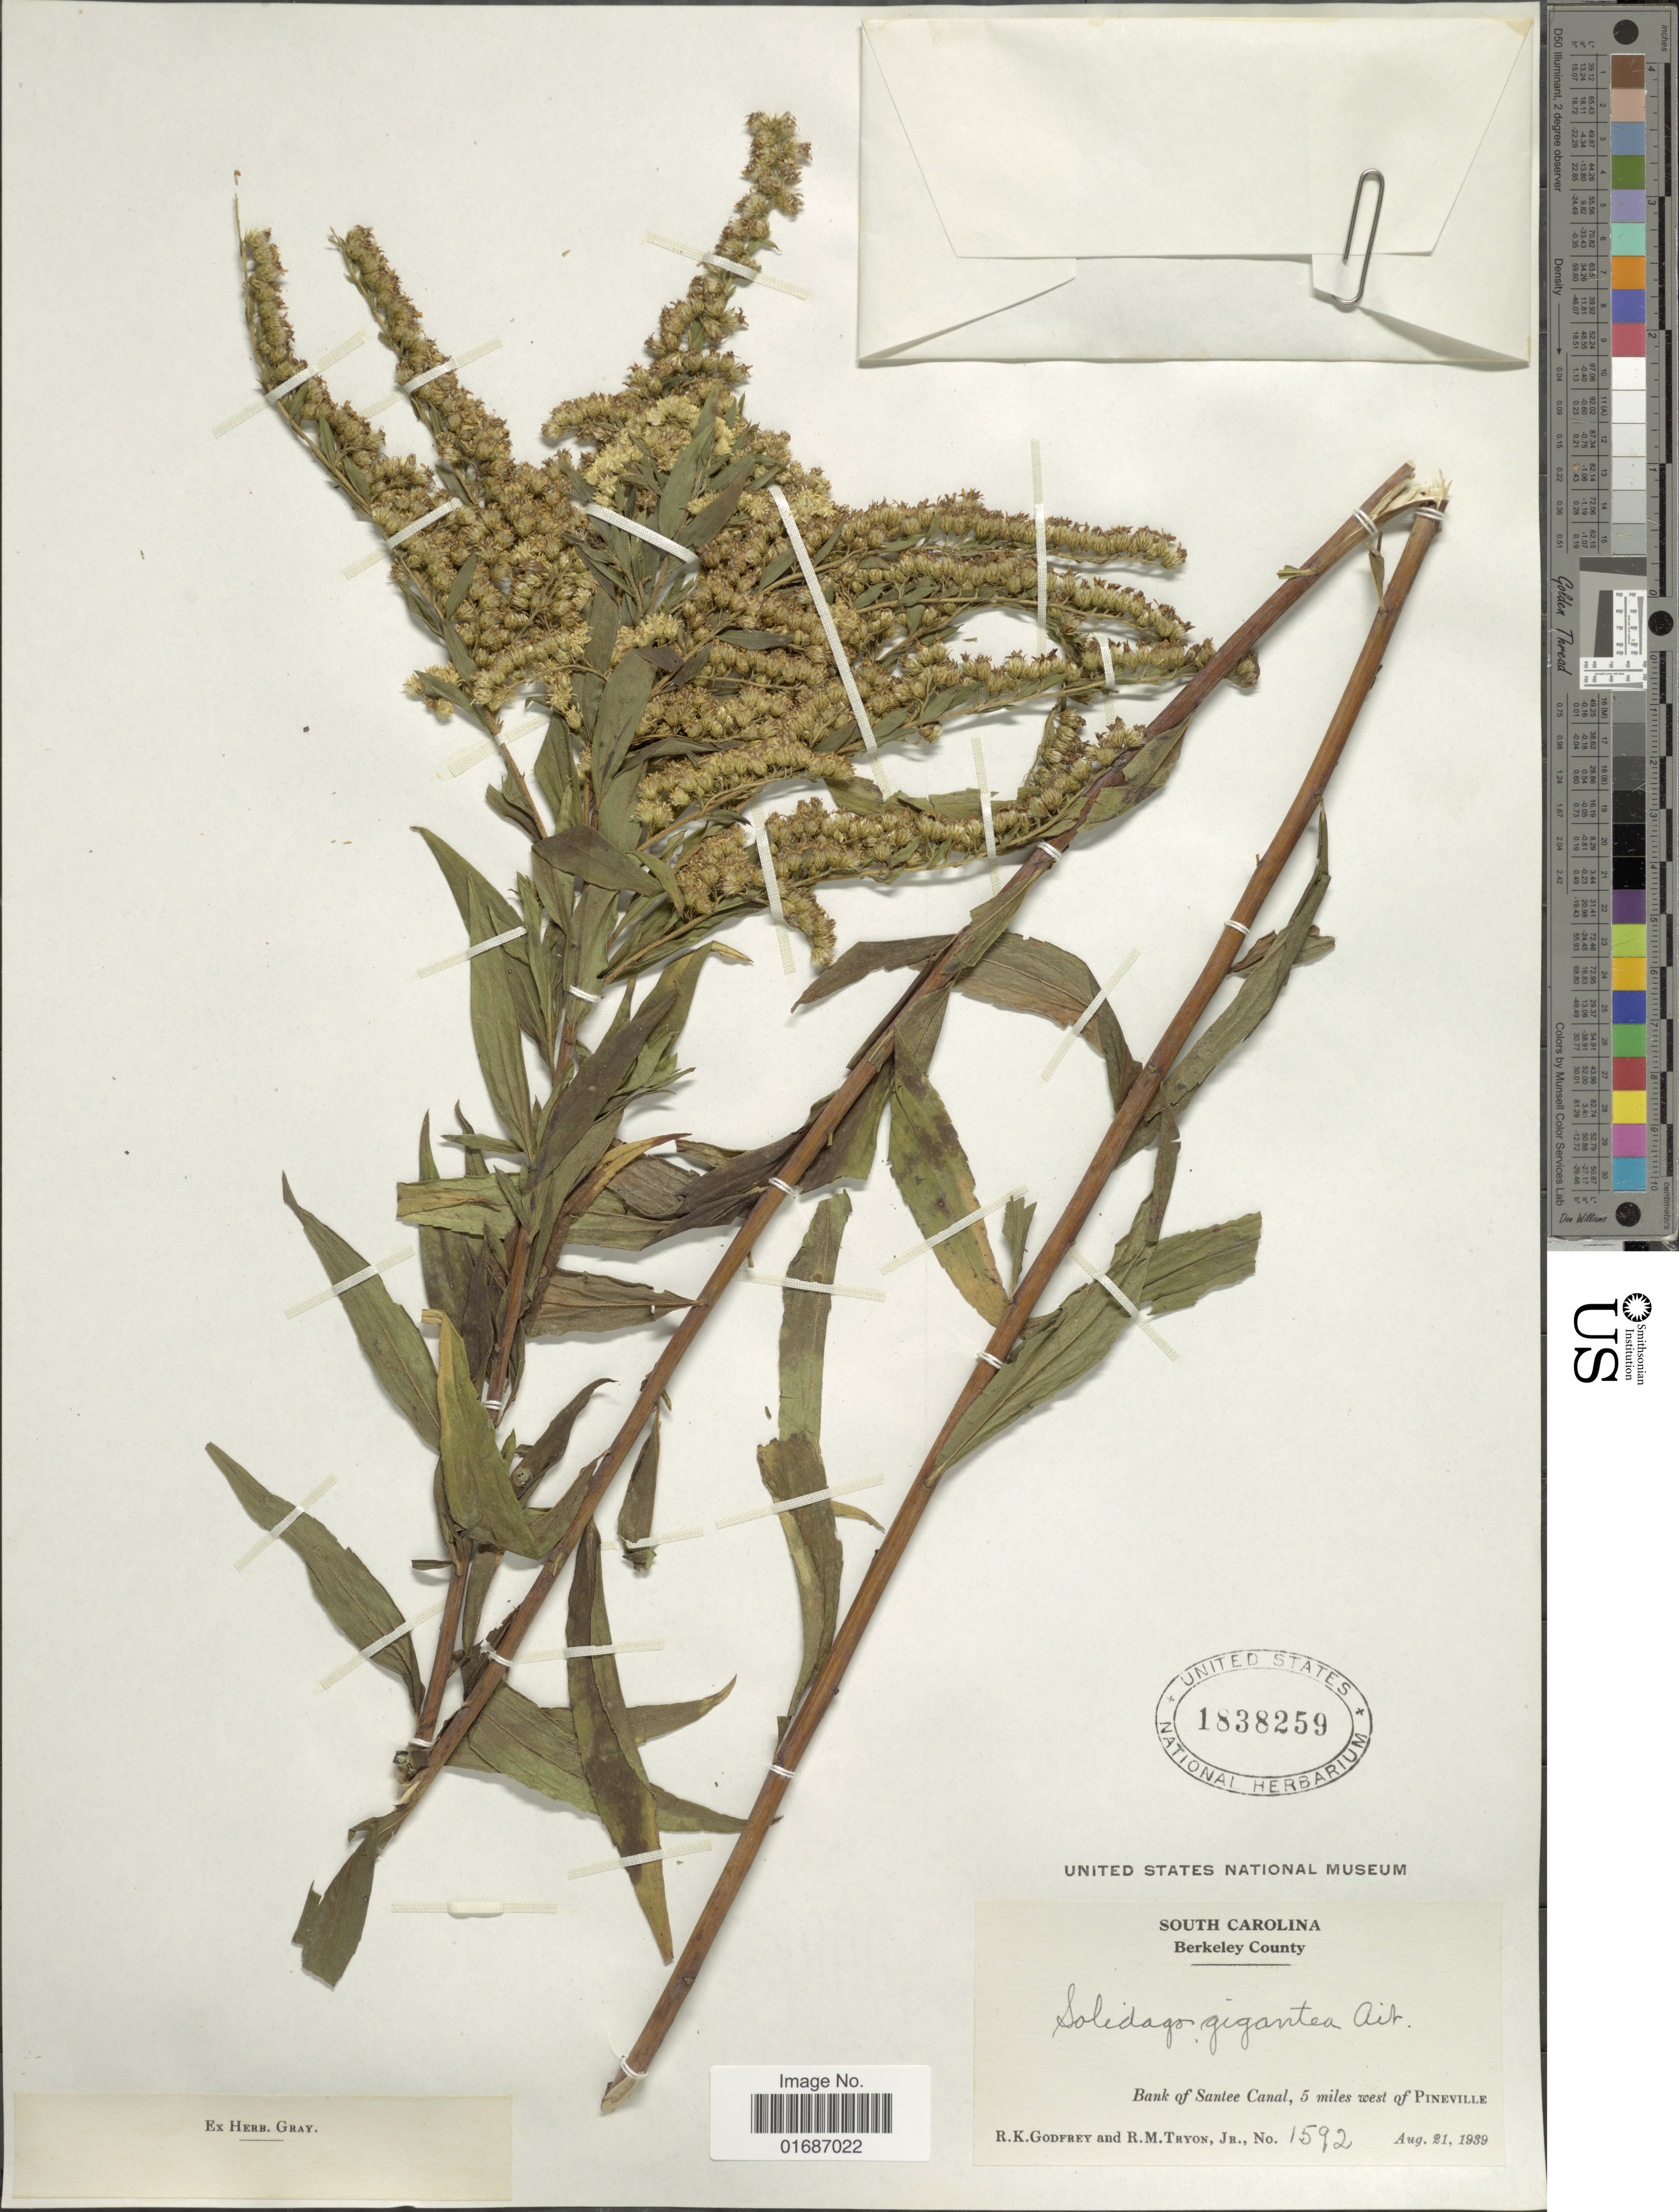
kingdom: Plantae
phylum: Tracheophyta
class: Magnoliopsida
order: Asterales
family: Asteraceae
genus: Solidago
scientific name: Solidago gigantea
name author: Aiton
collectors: R. K. Godfrey & R. M. Tryon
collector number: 1592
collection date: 1939-08-21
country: United States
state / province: South Carolina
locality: Berkeley County, Bank of Santee Canal, 5 miles west of Pineville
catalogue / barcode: US 1838259